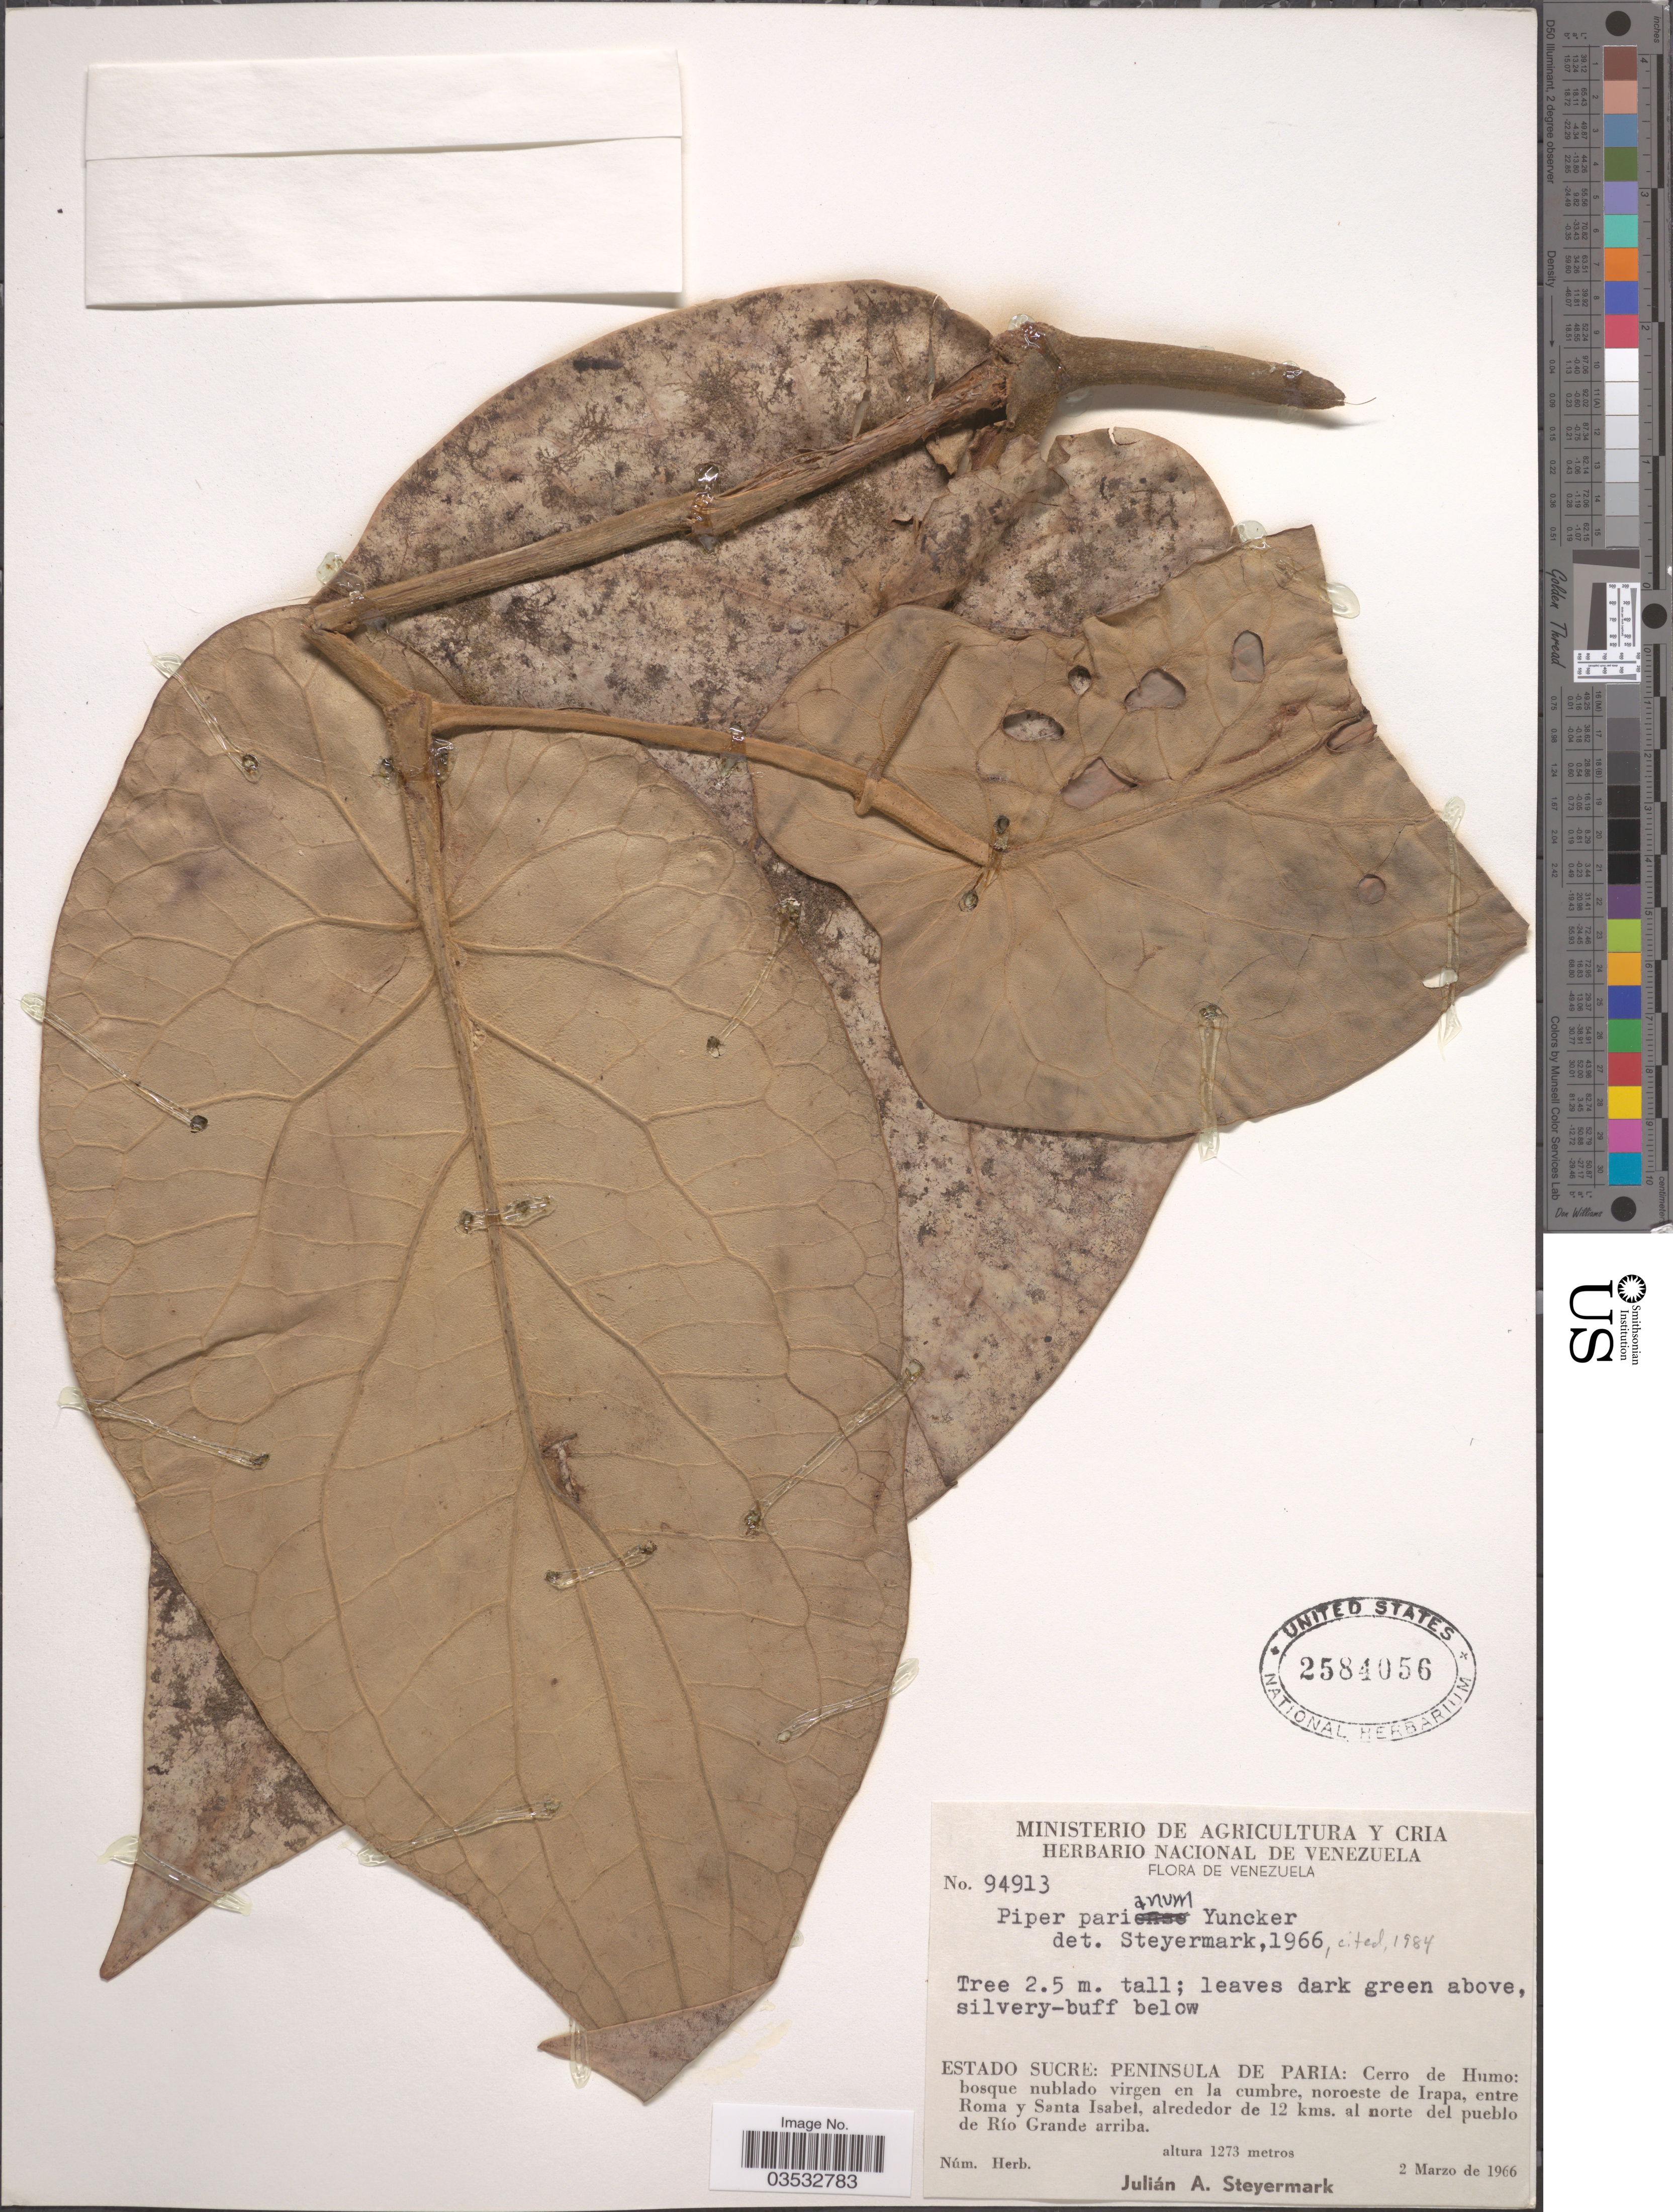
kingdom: Plantae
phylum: Tracheophyta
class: Magnoliopsida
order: Piperales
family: Piperaceae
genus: Piper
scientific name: Piper parianum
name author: Yunck.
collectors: J. Steyermark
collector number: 94913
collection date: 1966-03-02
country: Venezuela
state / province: Sucre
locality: Peninsula de Paria: Cerro de Humo: bosque nublado virgen en la cumbre, noroeste de Irapa, entre Roma y Santa Isabel, alrededor de 12 kms. al norte del pueblo de Río Grande arriba.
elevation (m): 1273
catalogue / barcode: US 2584056